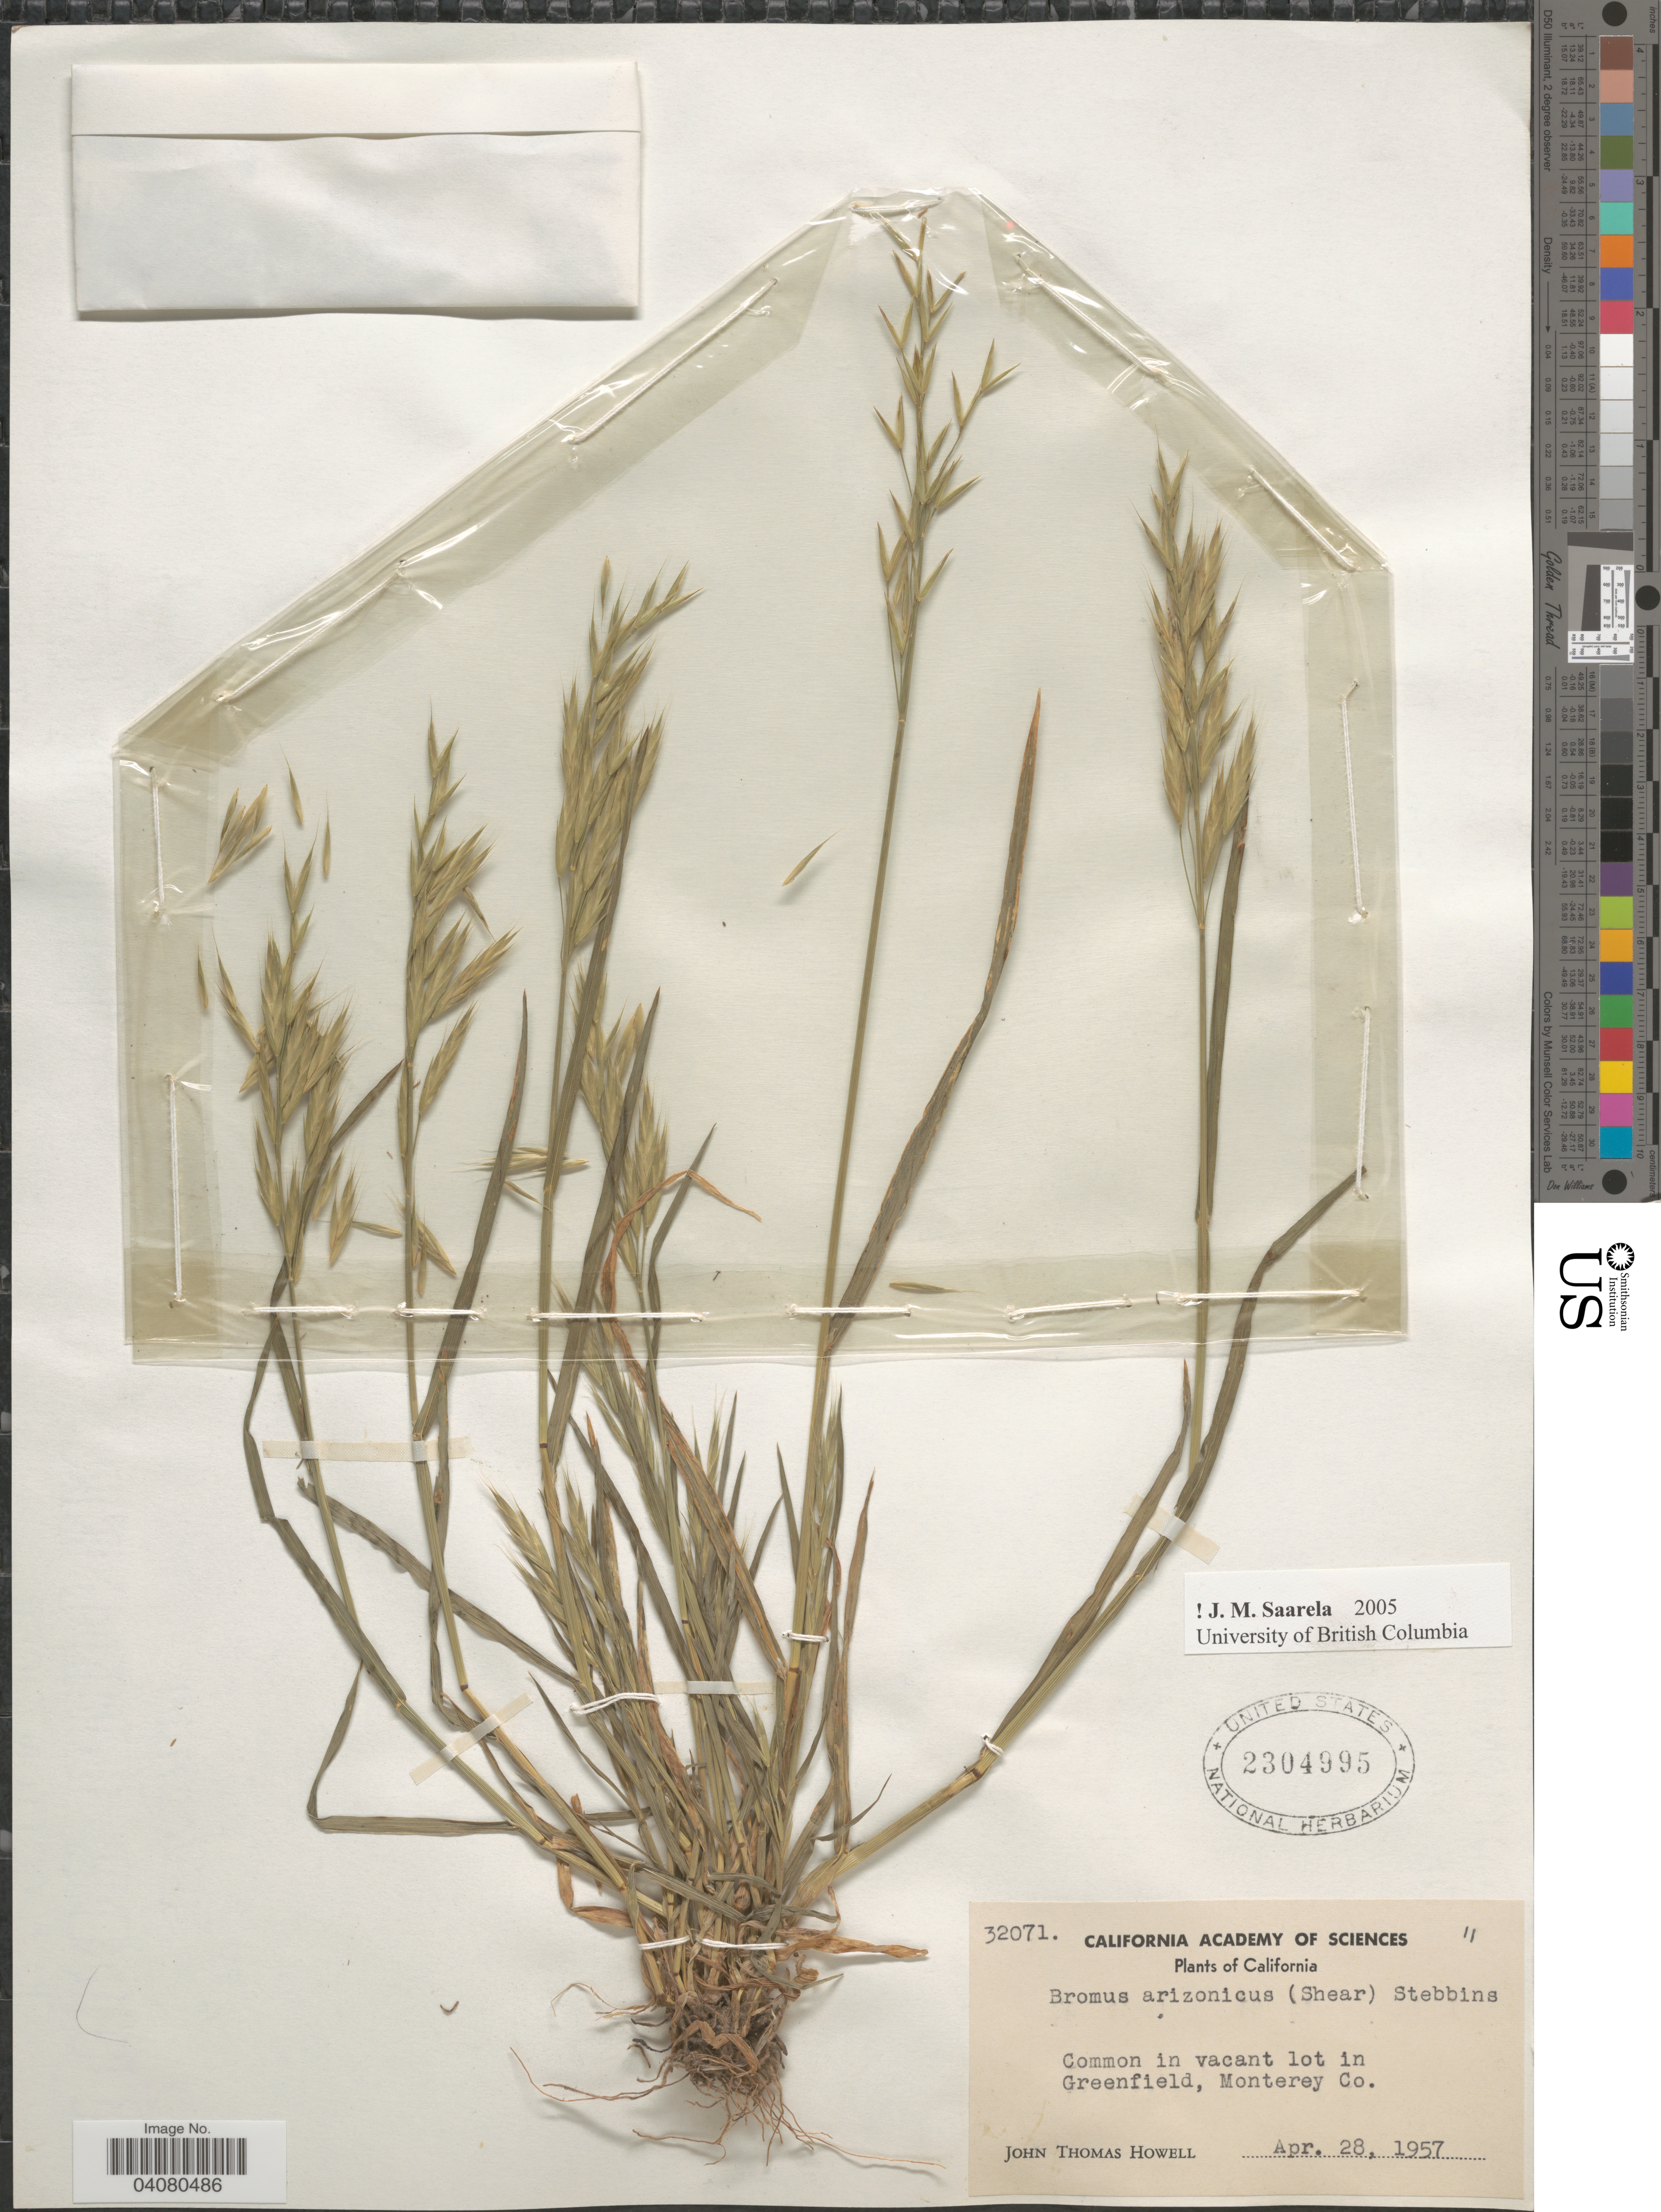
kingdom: Plantae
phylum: Tracheophyta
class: Liliopsida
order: Poales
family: Poaceae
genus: Bromus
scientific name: Bromus arenarius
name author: Labill.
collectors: J. T. Howell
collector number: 32071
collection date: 1957-04-28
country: United States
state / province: California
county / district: Monterey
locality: Common in vacant lot in Greenfield, Monterey Co.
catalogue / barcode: US 2304995